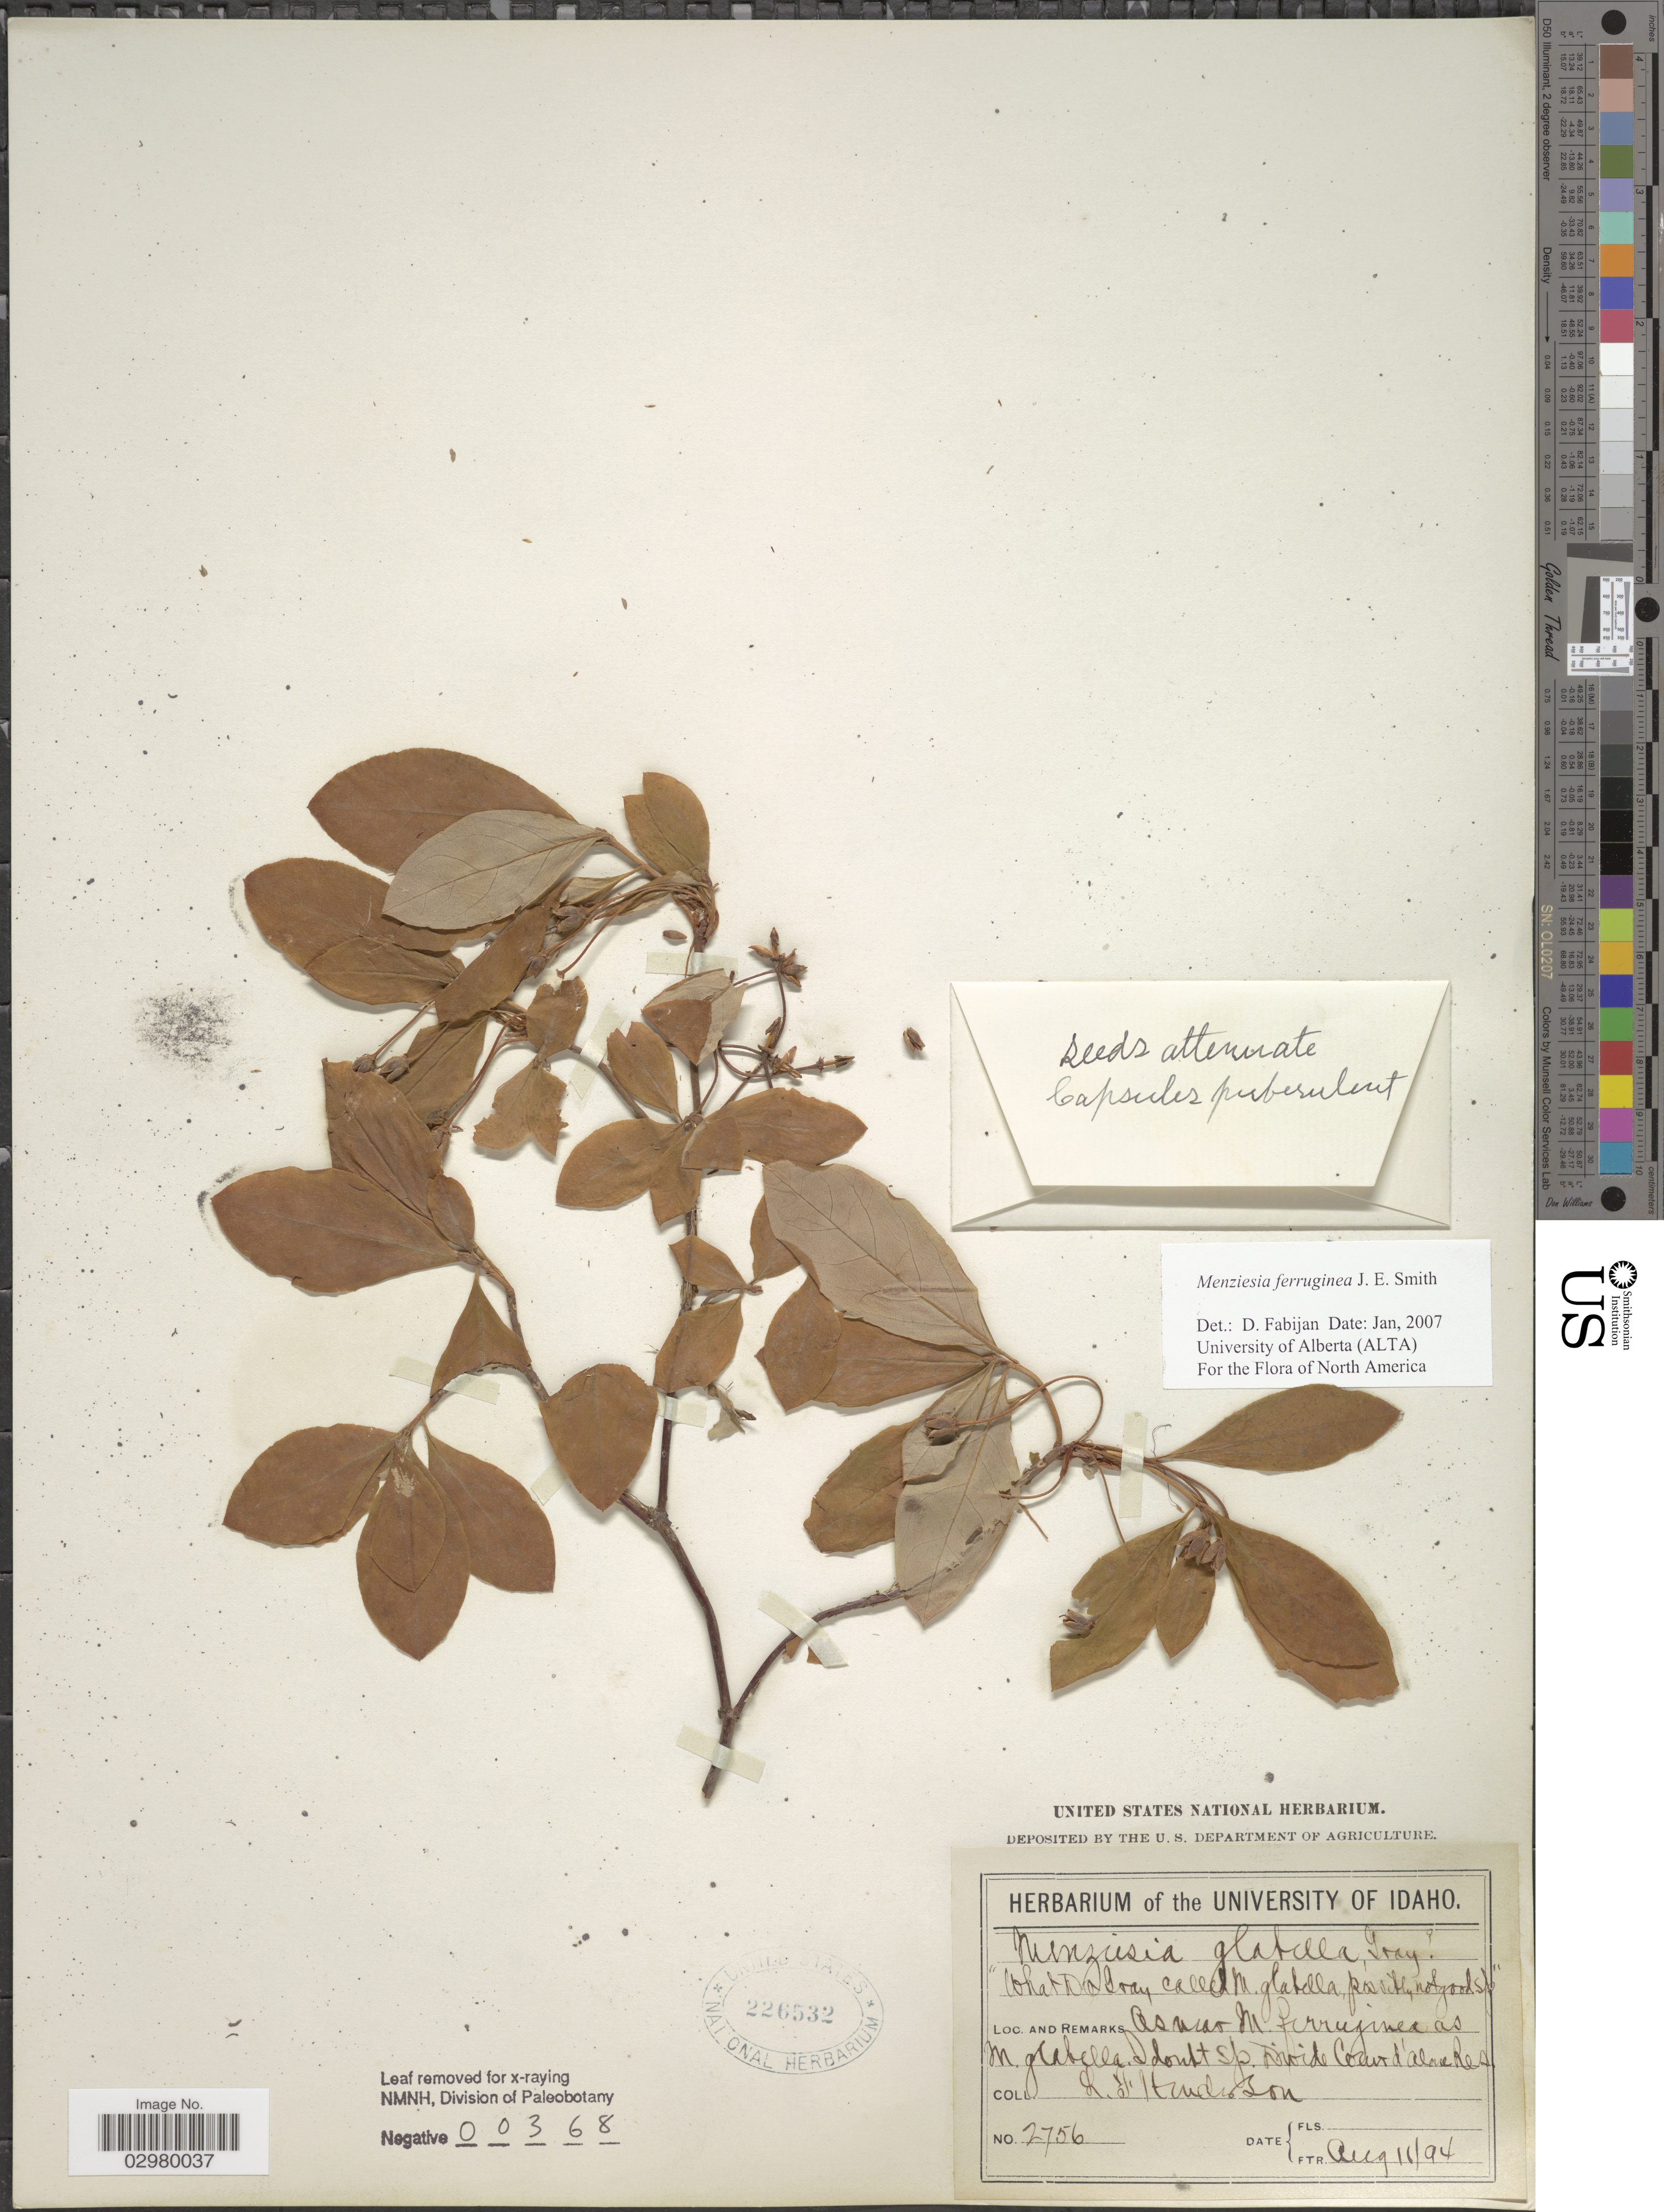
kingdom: Plantae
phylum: Tracheophyta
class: Magnoliopsida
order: Ericales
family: Ericaceae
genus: Menziesia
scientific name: Menziesia ferruginea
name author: Sm.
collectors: L. Henderson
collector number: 2756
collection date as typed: Transcribed d/m/y: 11/8/94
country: United States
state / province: Idaho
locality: As near M. ferruginea as M. glabella. I dont sp. [unsure placement] Divide Coeur d'Alene Res.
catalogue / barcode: US 226532